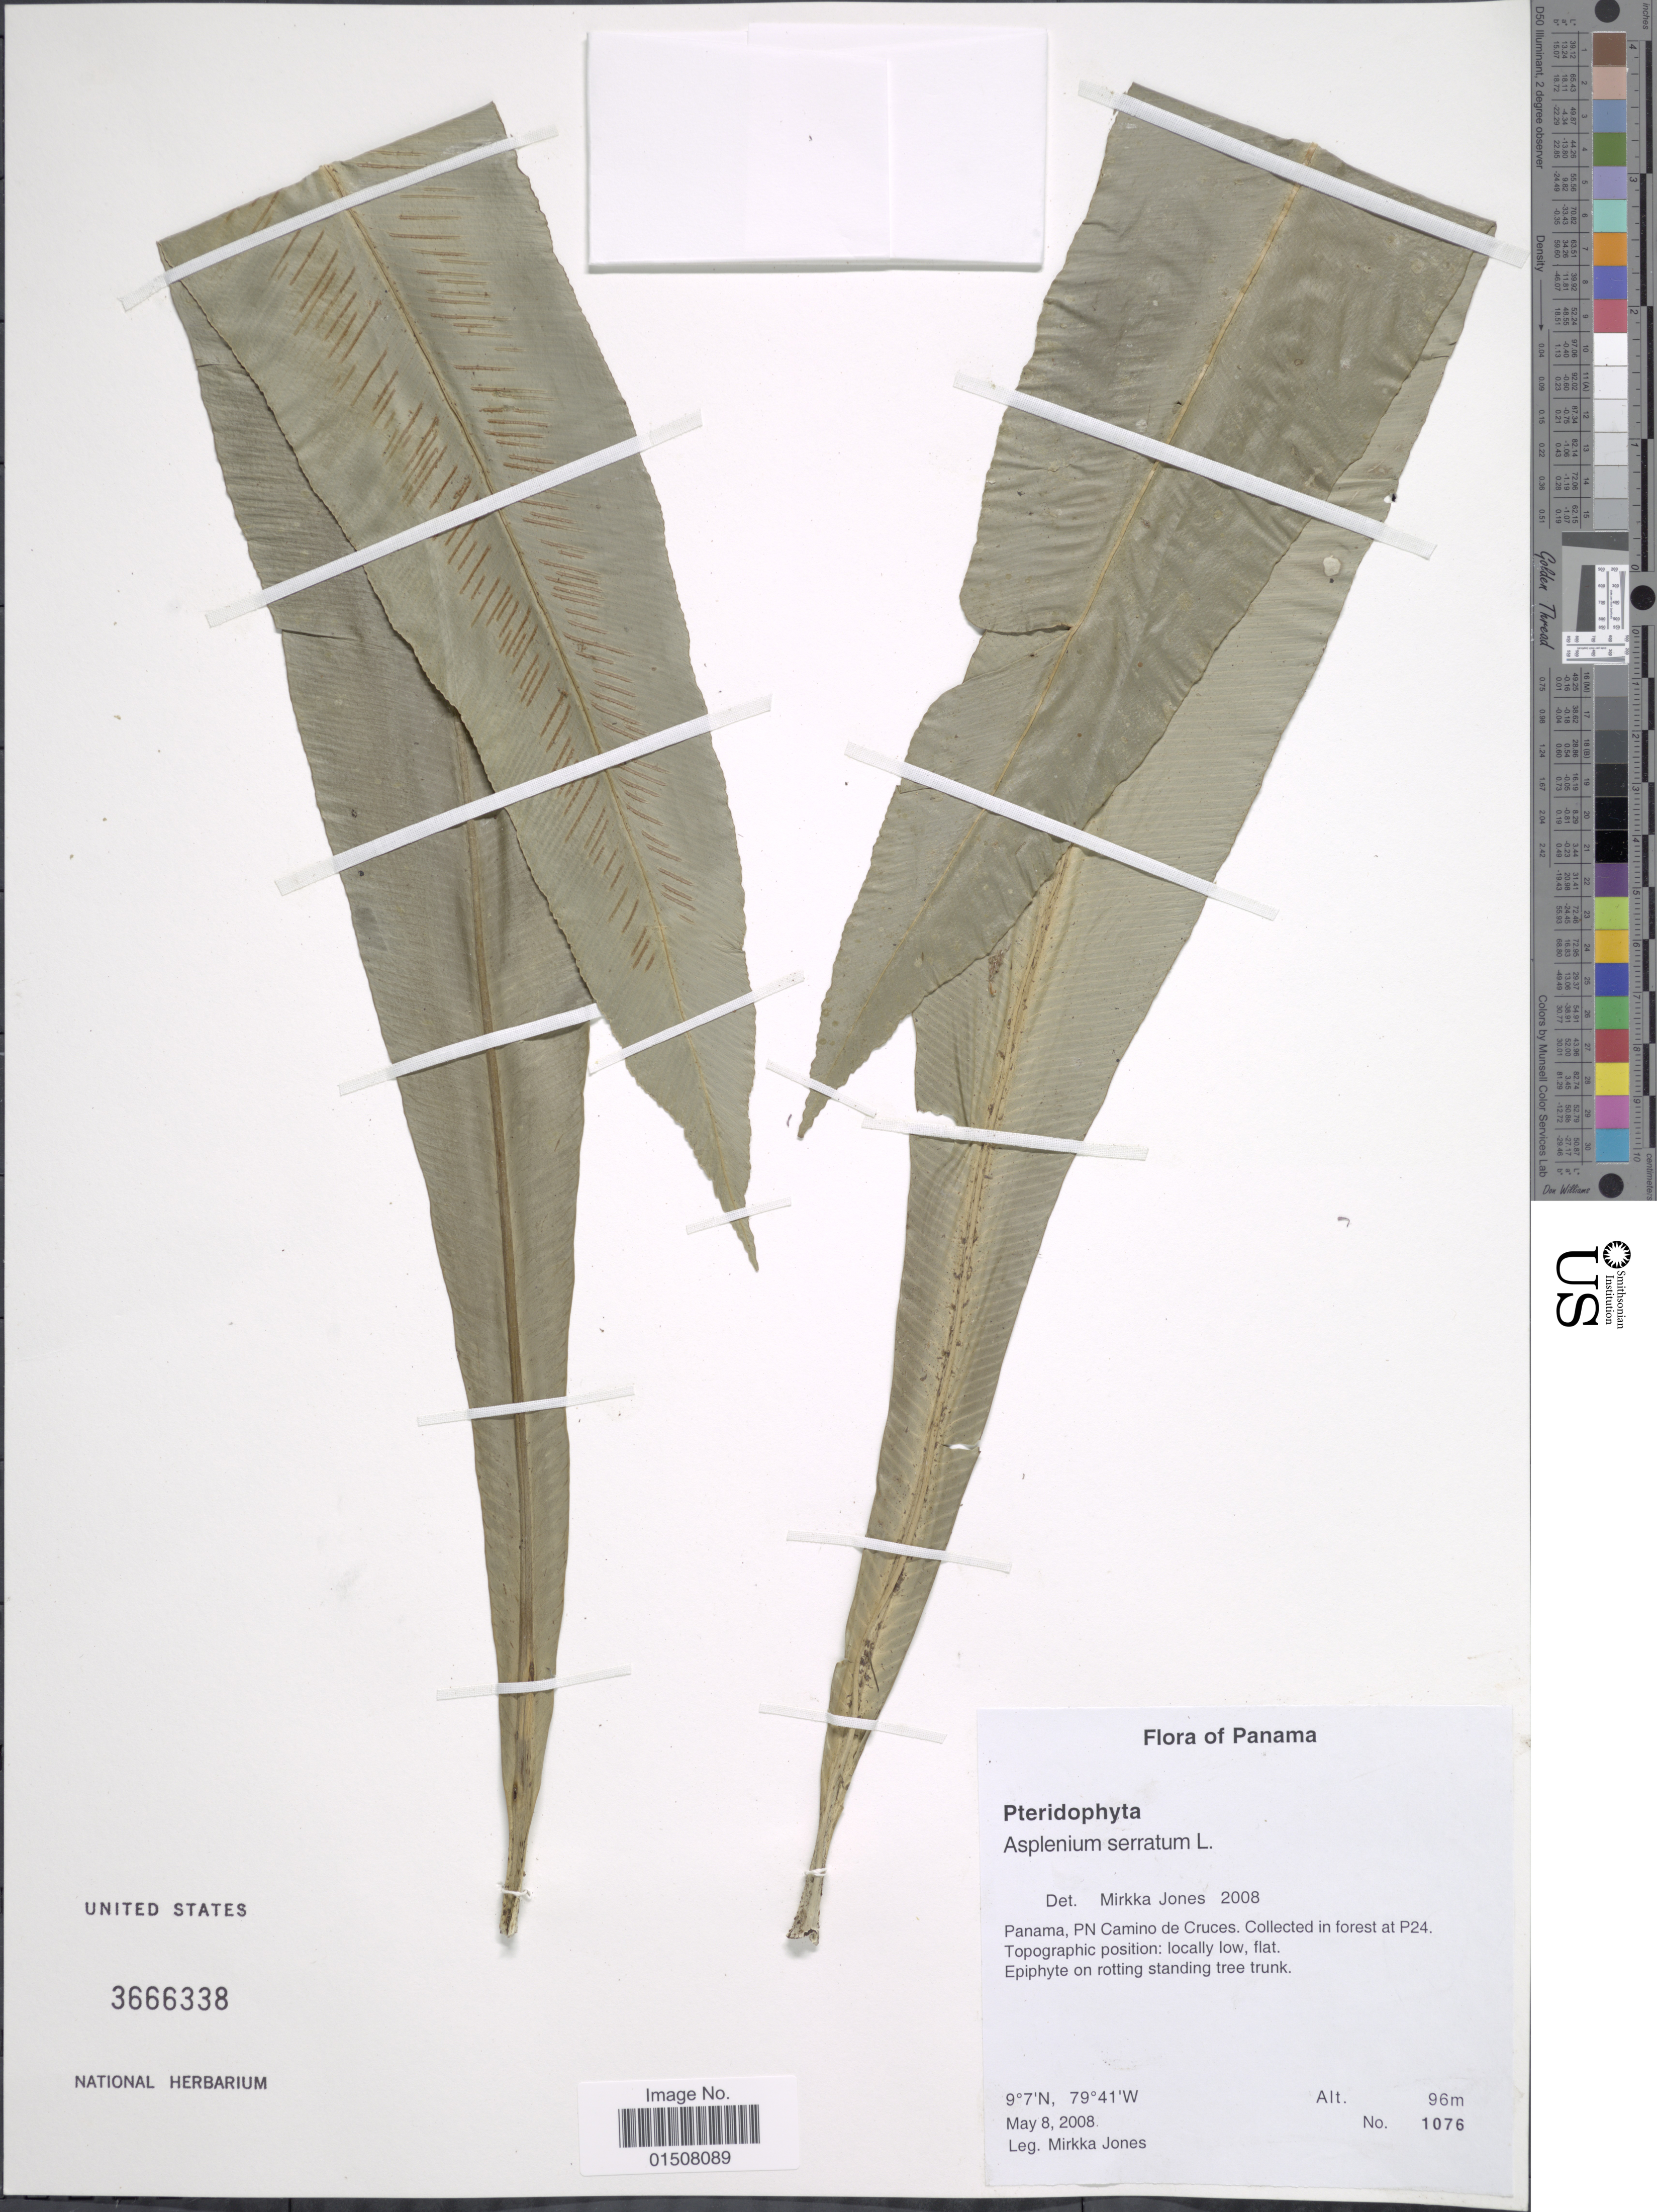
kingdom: Plantae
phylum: Tracheophyta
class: Polypodiopsida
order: Polypodiales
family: Aspleniaceae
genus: Asplenium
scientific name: Asplenium serratum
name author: L.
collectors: M. Jones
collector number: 1076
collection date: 2008-05-08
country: Panama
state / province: Panamá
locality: PN Camino de Cruces, Collected in forest at P24. Topographic position; locally low, flat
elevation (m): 96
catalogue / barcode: US 3666338